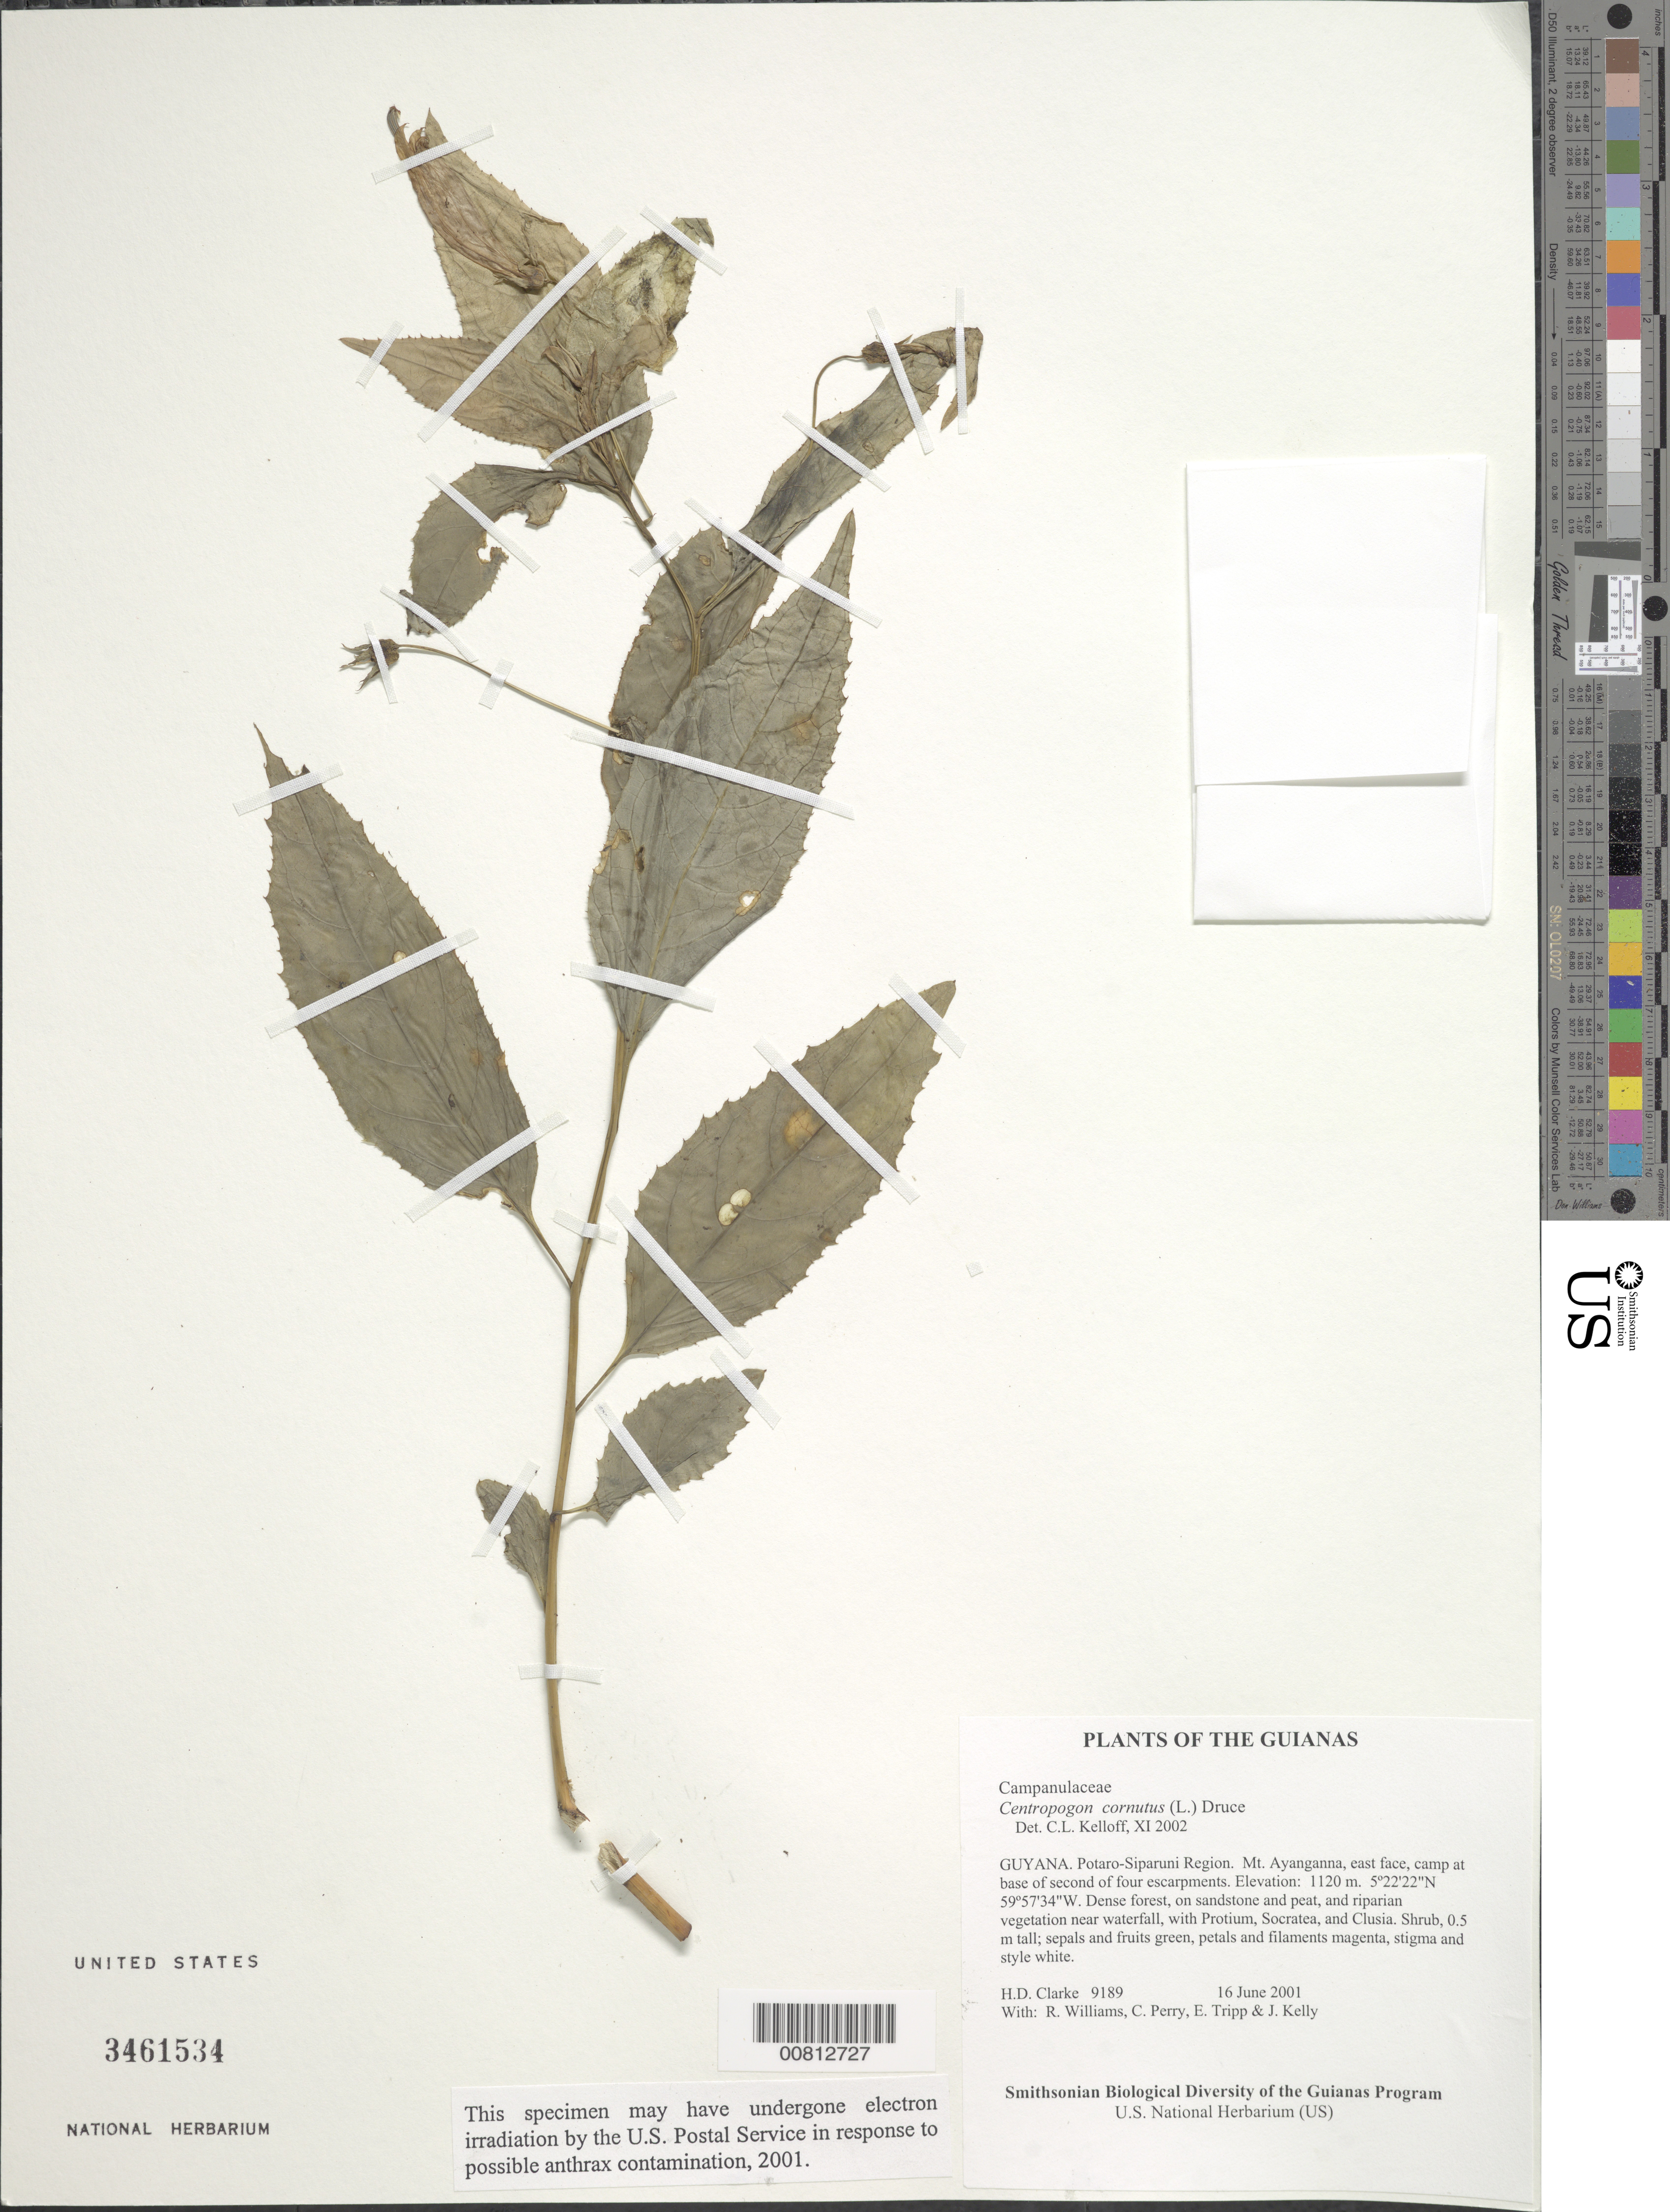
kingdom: Plantae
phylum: Tracheophyta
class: Magnoliopsida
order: Asterales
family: Campanulaceae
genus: Centropogon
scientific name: Centropogon cornutus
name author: (L.) Druce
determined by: Kelloff, Carol L., (US), Smithsonian Institution - National Museum of Natural History (UNITED STATES)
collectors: H. D. Clarke, R. Williams, C. Perry, E. Tripp & J. Kelly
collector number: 9189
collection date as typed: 16 June 2001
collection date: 2001-06-16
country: Guyana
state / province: Potaro-Siparuni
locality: Mt. Ayanganna, east face, camp at base of second of four escarpments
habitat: Dense forest, on sandstone and peat, and riparian vegetation near waterfall, with Protium, Socratea, and Clusia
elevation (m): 1120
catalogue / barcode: US 3461534